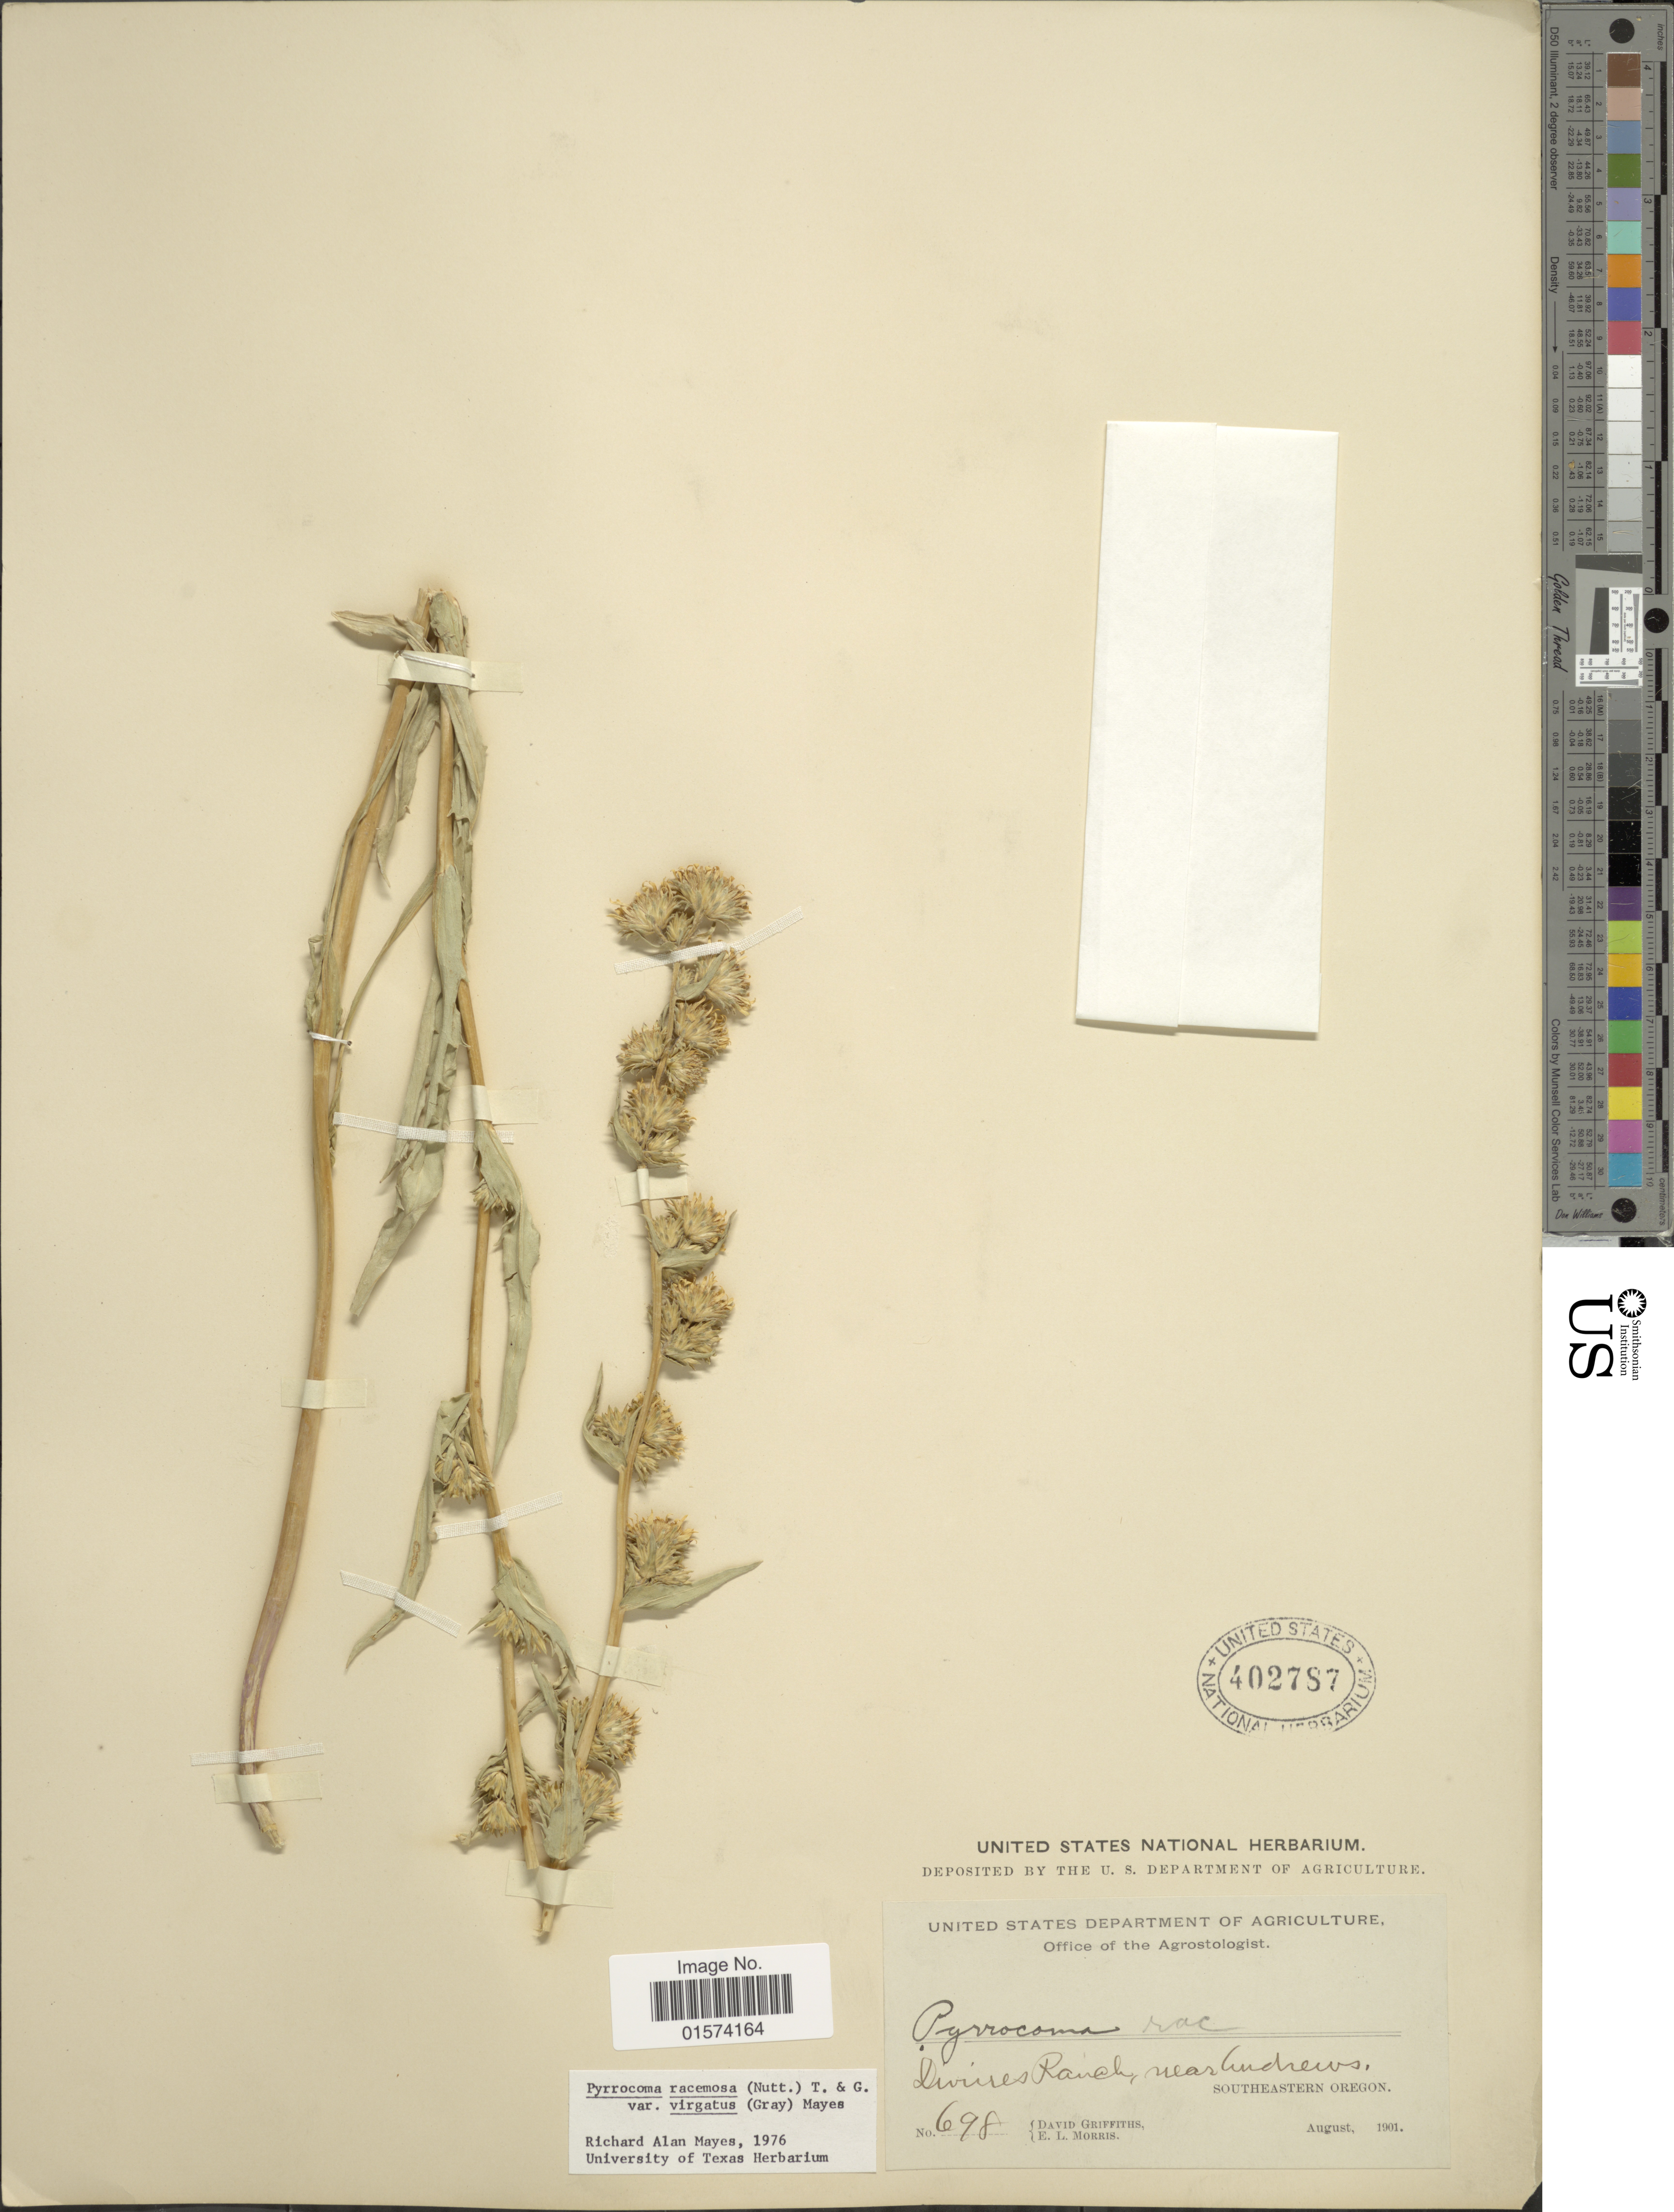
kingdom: Plantae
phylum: Tracheophyta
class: Magnoliopsida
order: Asterales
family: Asteraceae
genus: Pyrrocoma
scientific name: Pyrrocoma racemosa var. virgata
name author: Mayes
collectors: D. Griffiths & E. Morris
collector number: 698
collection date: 1901-08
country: United States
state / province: Oregon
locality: Divines Ranch, near Andrews, Southeastern Oregon.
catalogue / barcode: US 402787